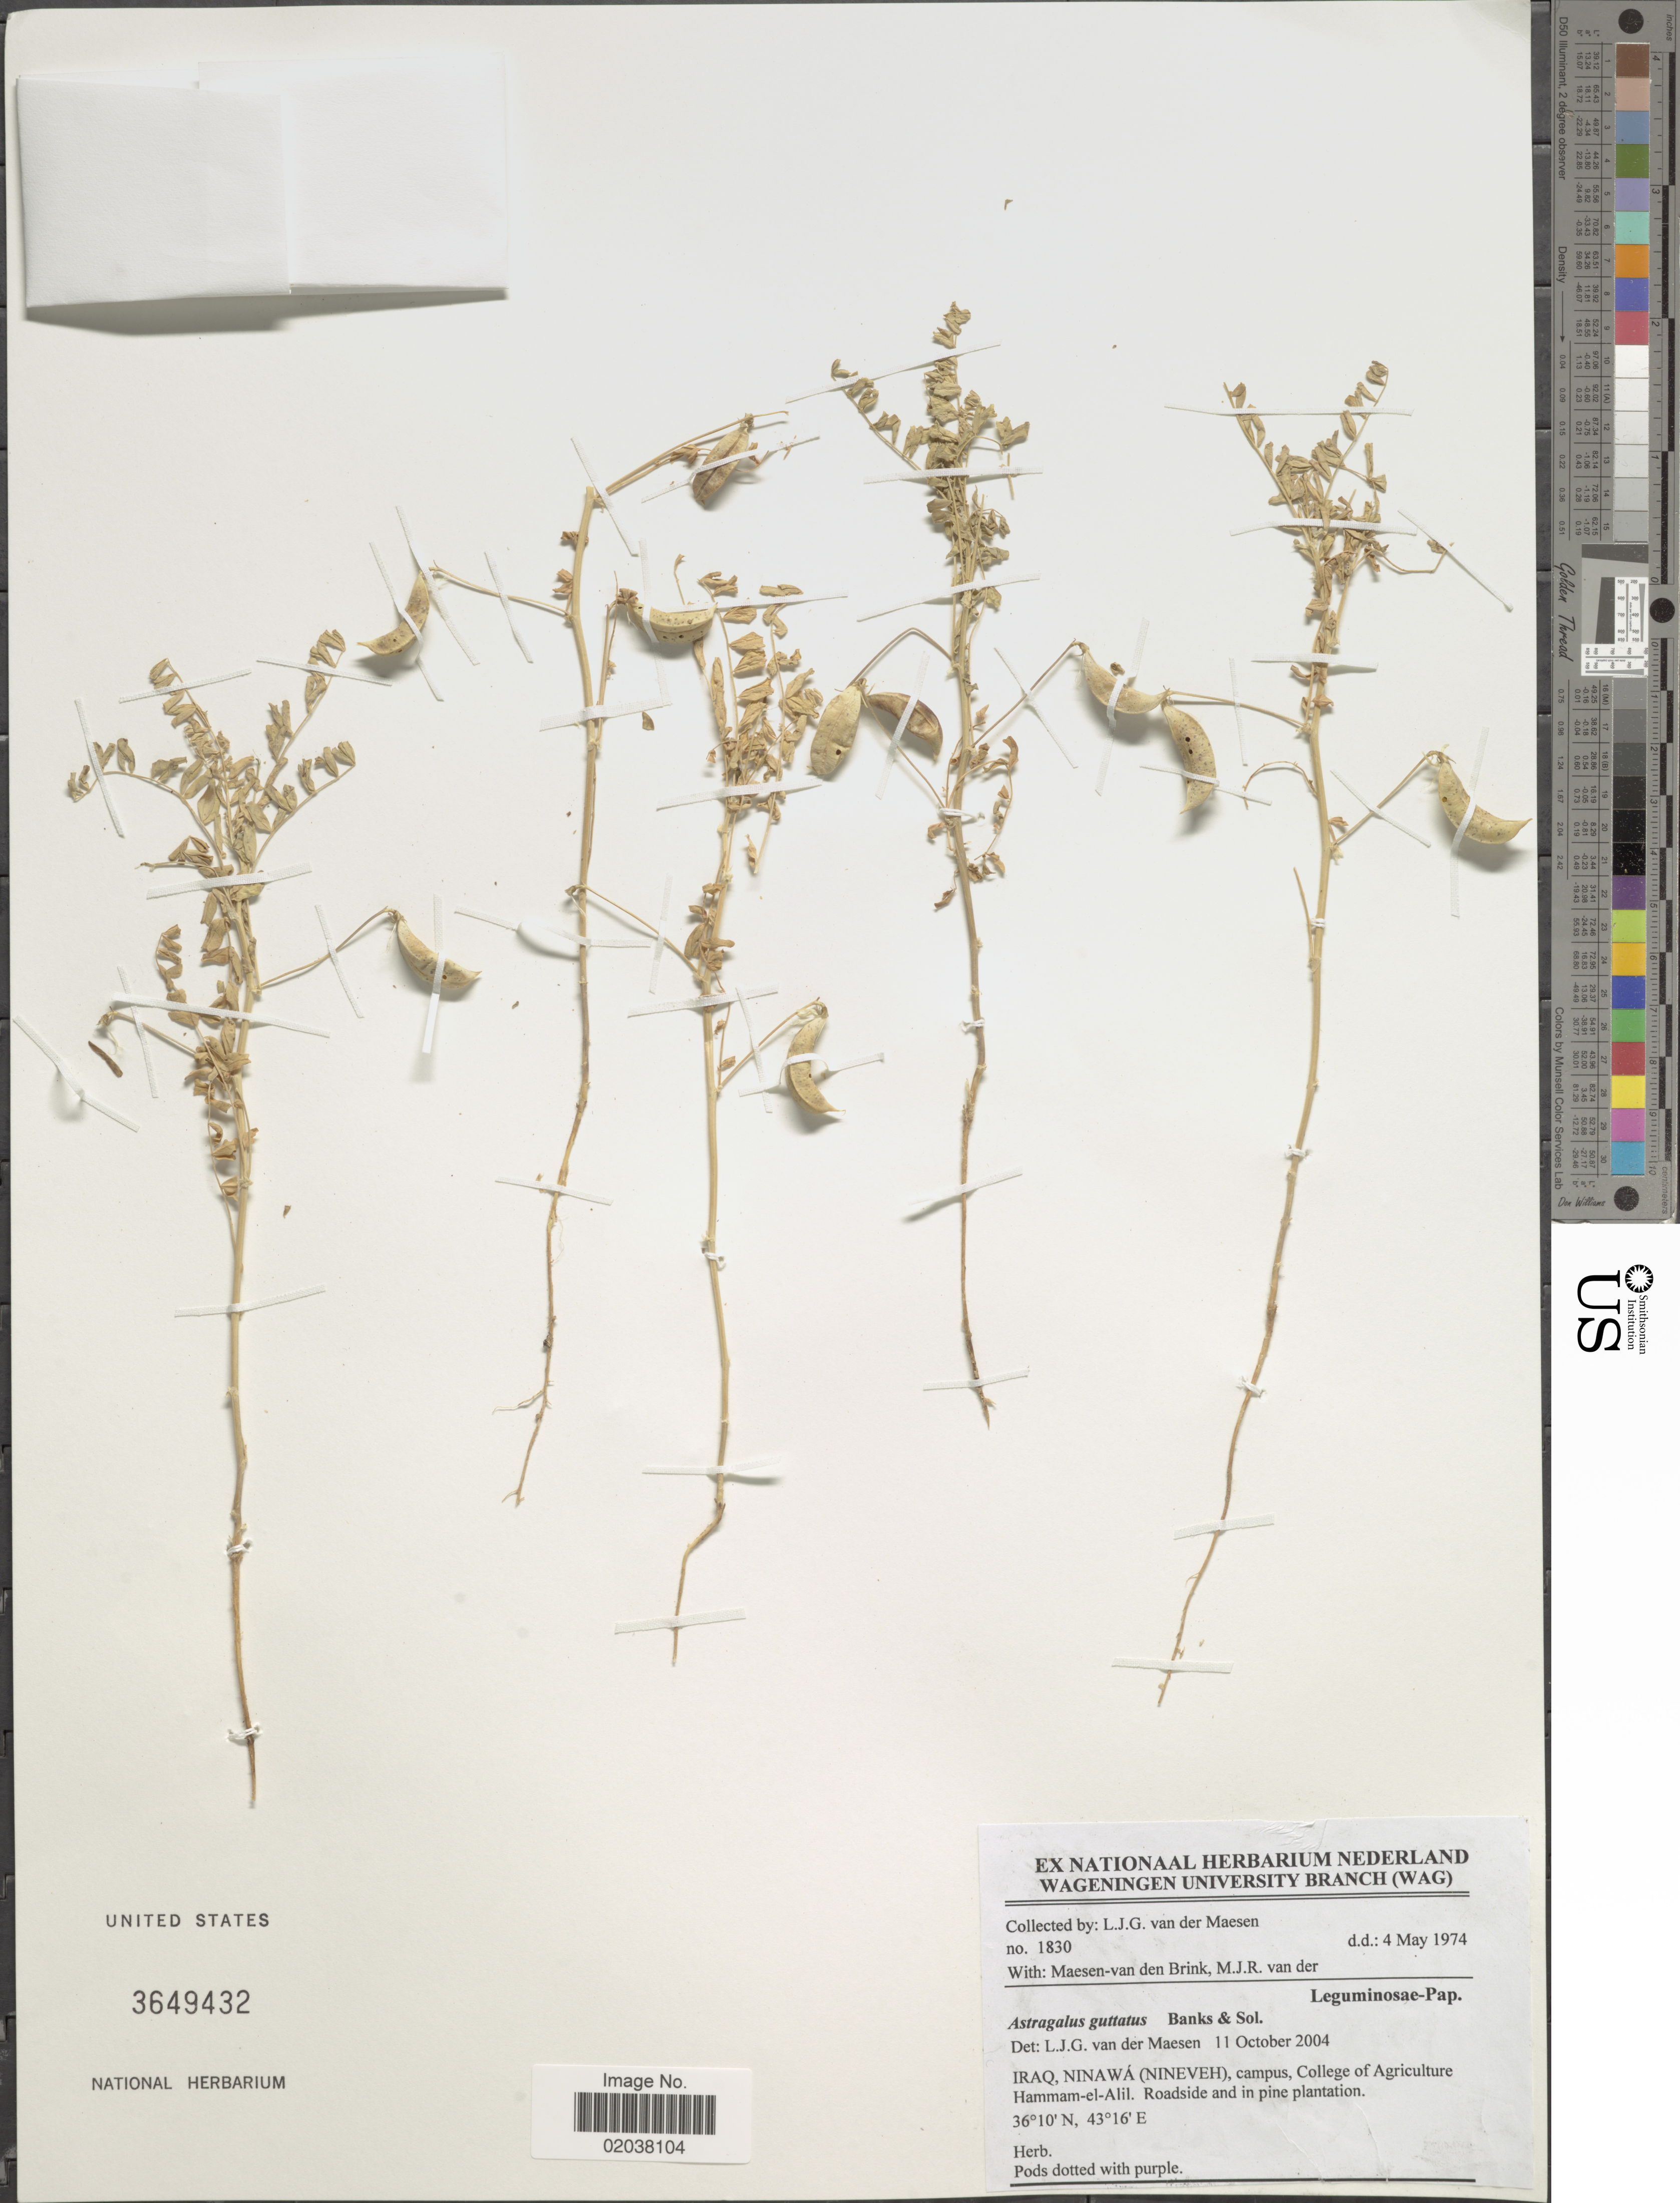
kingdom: Plantae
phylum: Tracheophyta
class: Magnoliopsida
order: Fabales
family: Fabaceae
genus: Astragalus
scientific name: Astragalus guttatus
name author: Banks & Sol.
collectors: L. van der Maesen, M. Maesen-van den Brink & v. M. J. R.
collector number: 1830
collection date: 1974-05-04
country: Iraq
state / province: Ninawa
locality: (Nineveh), campus, College of Agriculture Hammam-el-alil, roadside and in pine plantation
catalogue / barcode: US 3649432